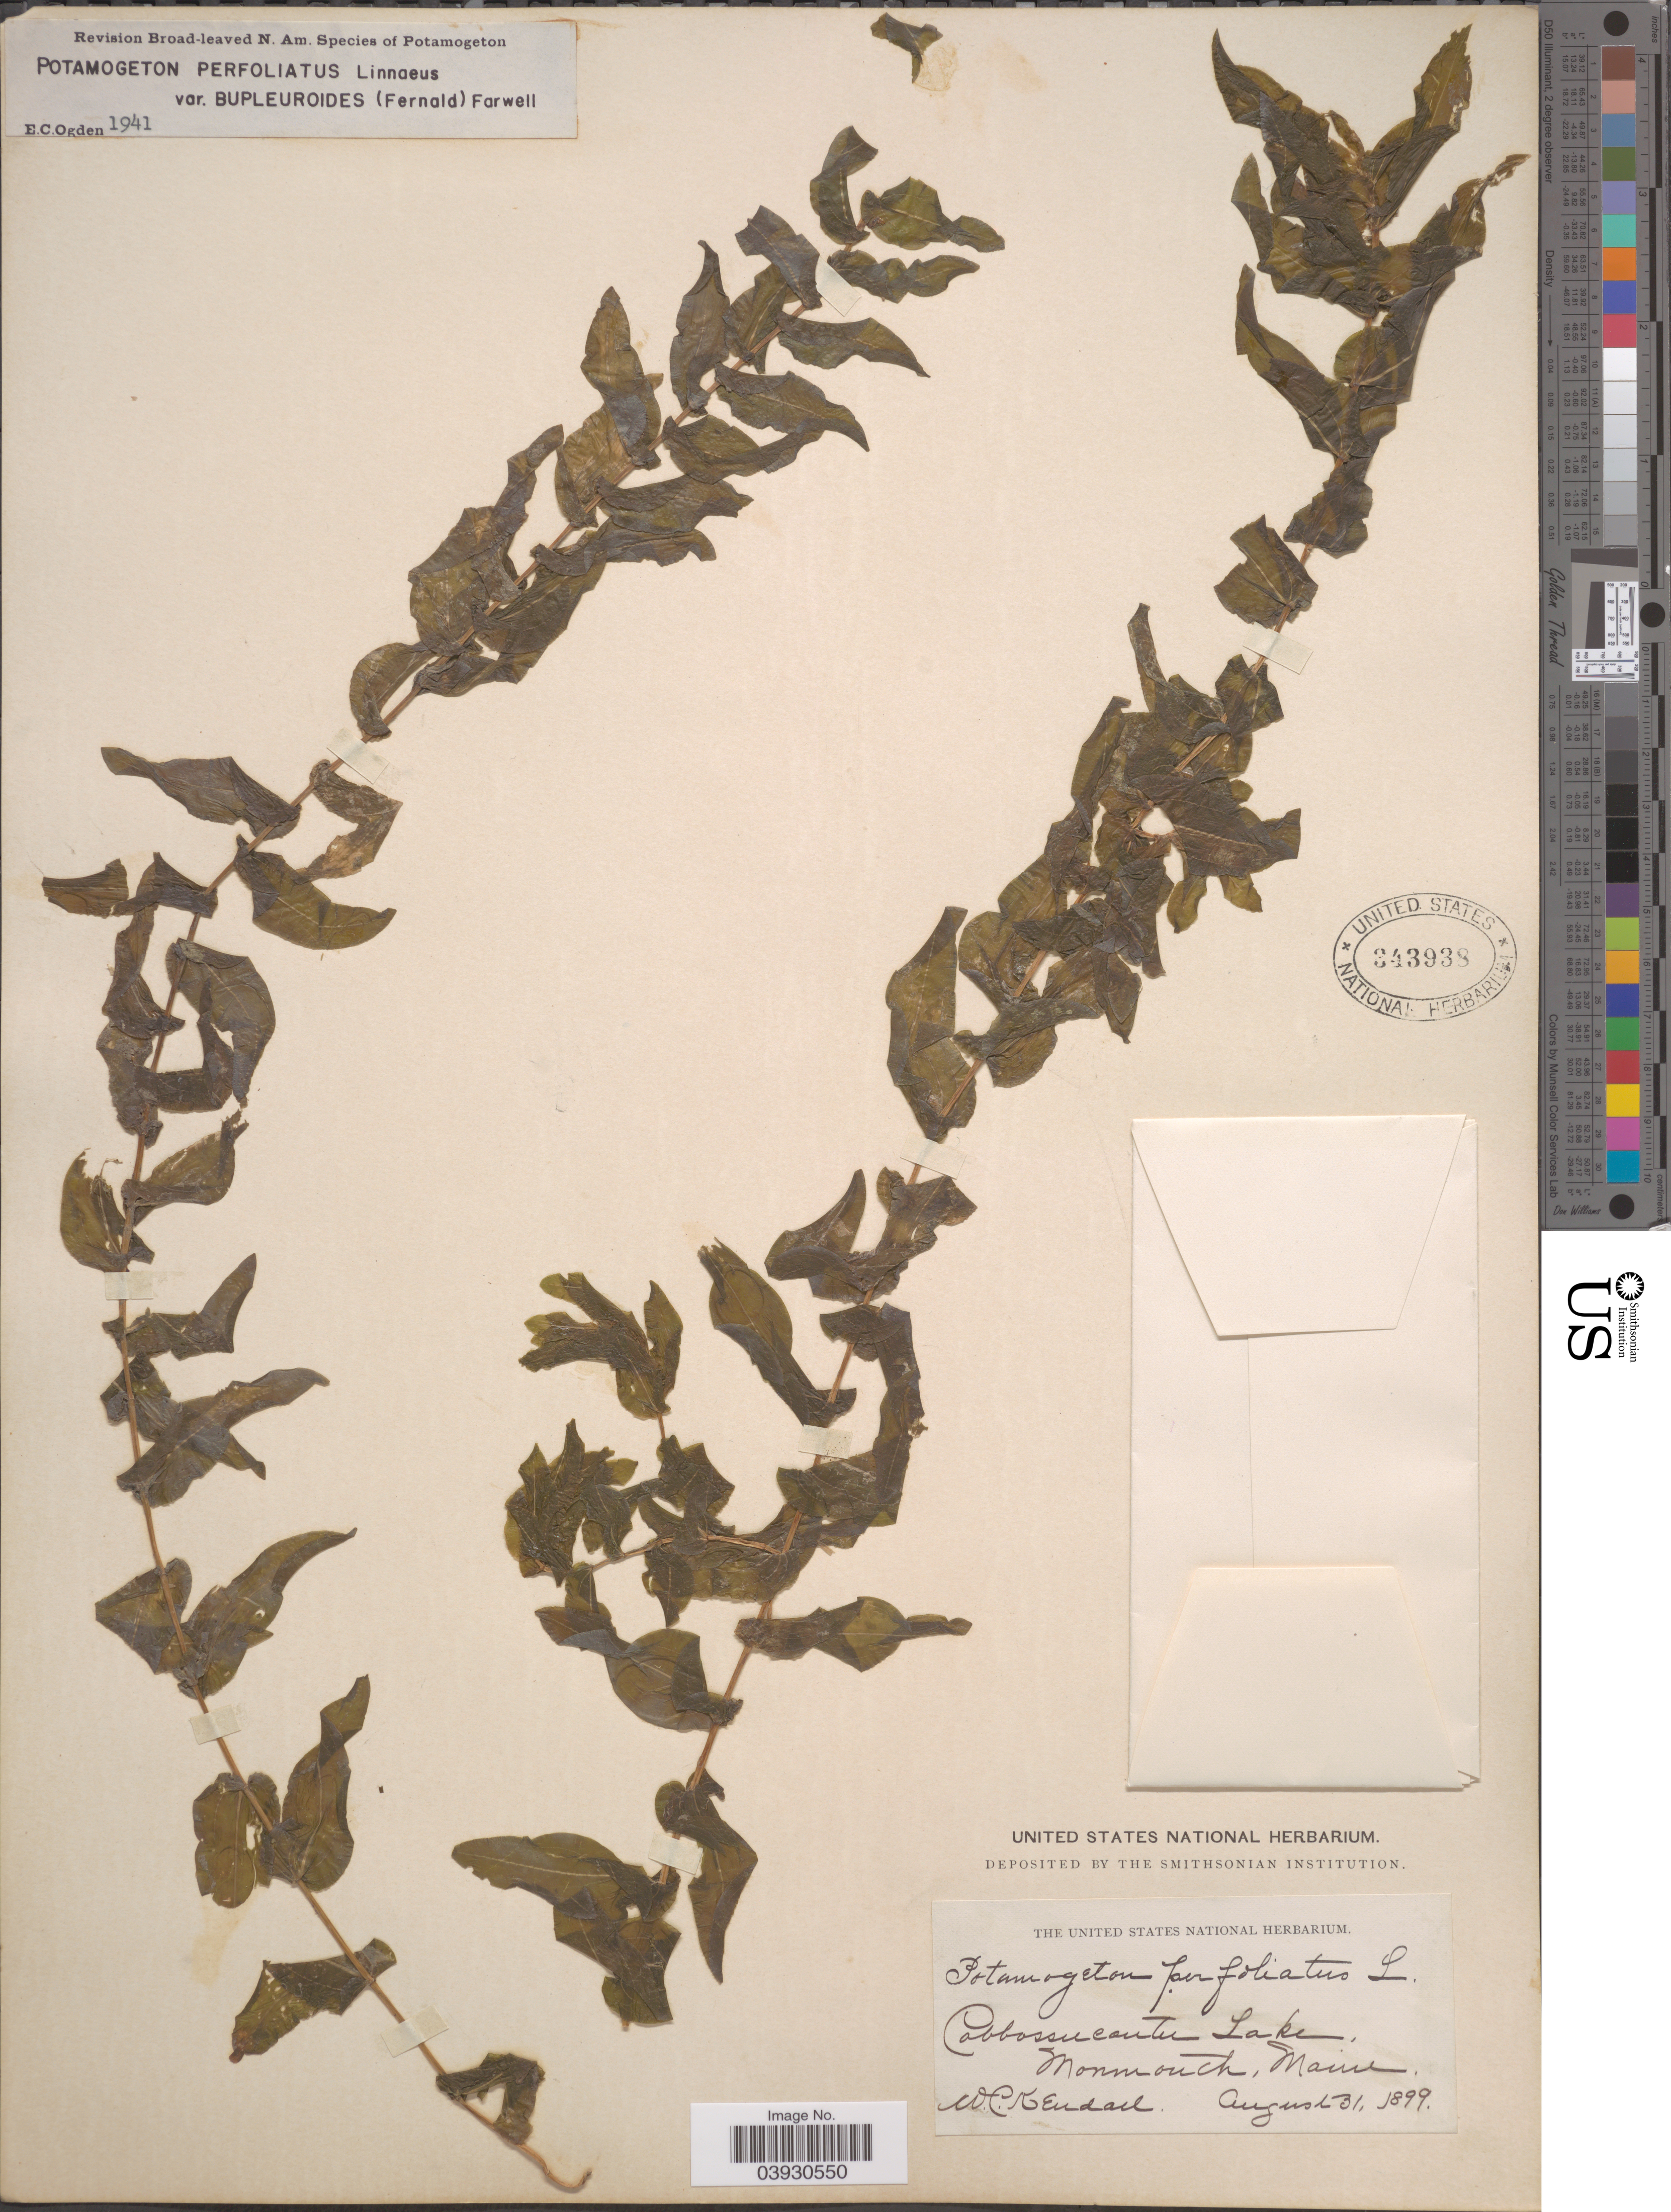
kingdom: Plantae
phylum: Tracheophyta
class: Liliopsida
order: Alismatales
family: Potamogetonaceae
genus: Potamogeton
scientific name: Potamogeton perfoliatus var. bupleuroides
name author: (Fernald) Farw.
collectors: W. Kendall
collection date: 1899-08-31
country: United States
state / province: Maine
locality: Cobbosseecontee Lake, Monmouth.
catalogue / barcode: US 343938